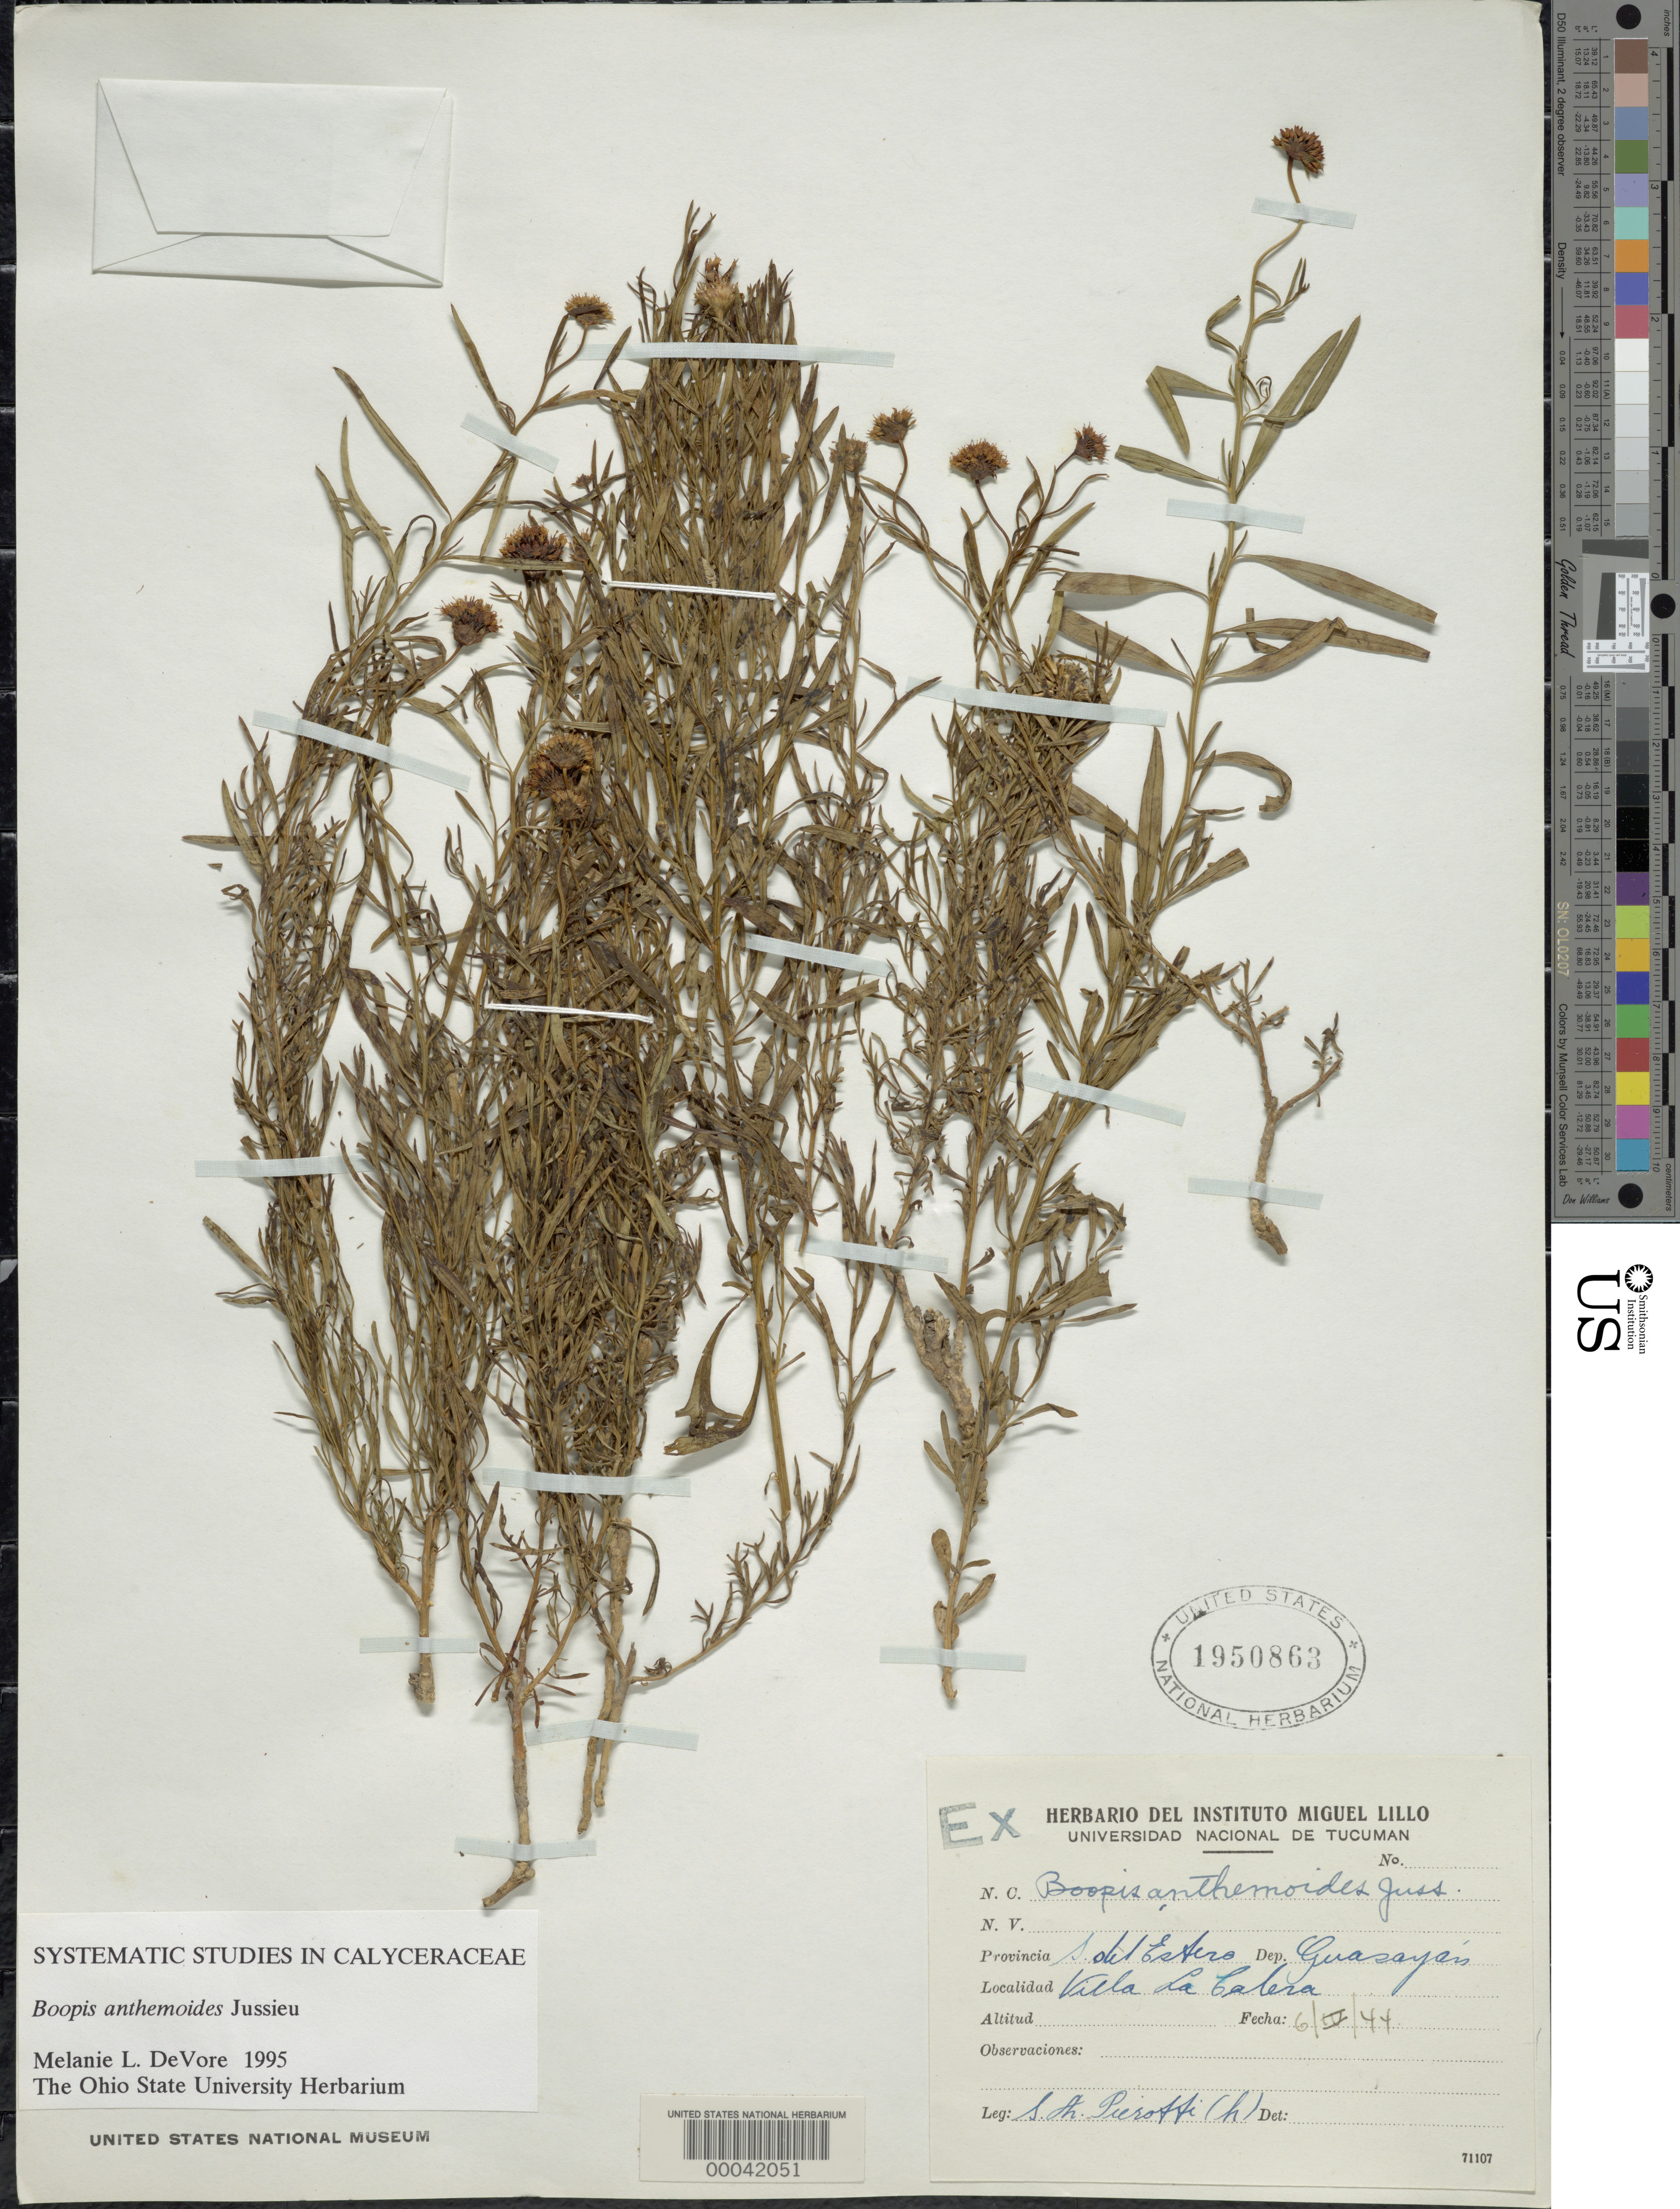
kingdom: Plantae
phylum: Tracheophyta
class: Magnoliopsida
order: Asterales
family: Calyceraceae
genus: Boopis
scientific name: Boopis anthemoides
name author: Juss.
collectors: S. A. Pierotti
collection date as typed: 06 Apr 1944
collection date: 1944-04-06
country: Argentina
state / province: Santiago del Estero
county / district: Guasayán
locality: Villa la Calera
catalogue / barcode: US 1950863